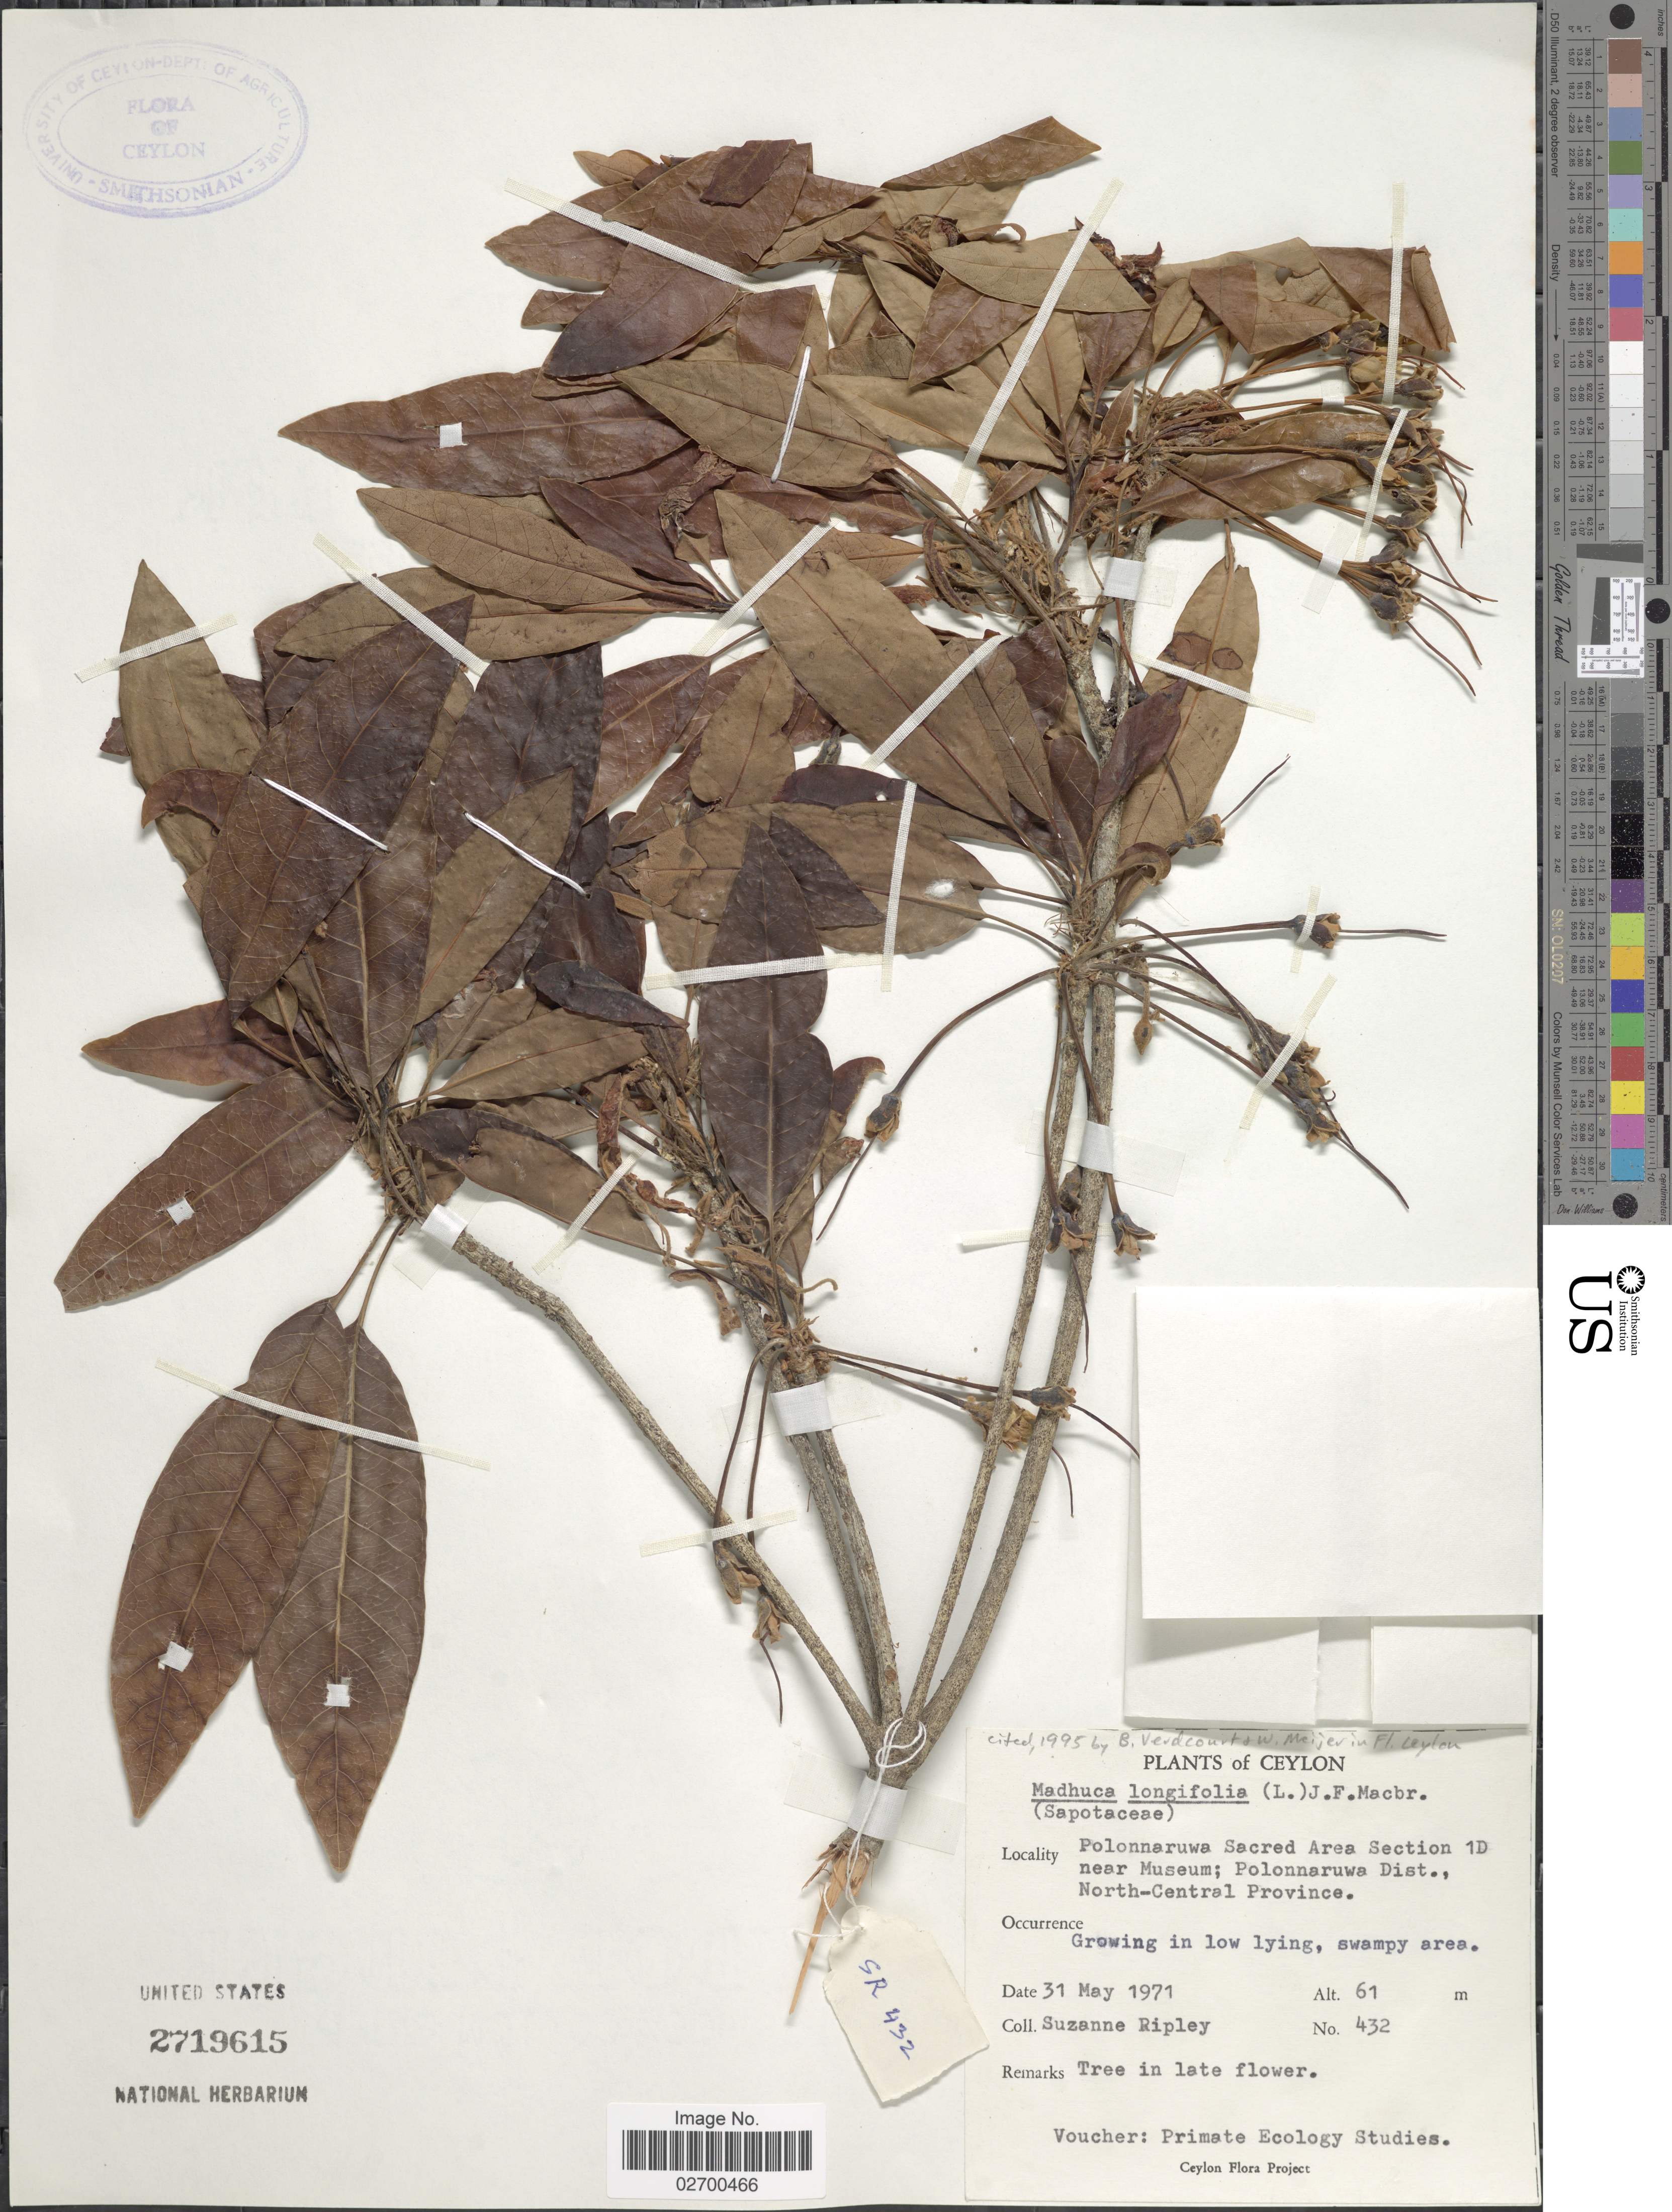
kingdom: Plantae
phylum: Tracheophyta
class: Magnoliopsida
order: Ericales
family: Sapotaceae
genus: Madhuca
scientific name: Madhuca longifolia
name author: (J. Koenig ex L.) J.F. Macbr.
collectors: S. Ripley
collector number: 432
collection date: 1971-05-31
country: Sri Lanka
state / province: North Central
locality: Ceylon. Polonnaruwa Sacred Area Section 1D near Museum; Polonnaruwa Dist.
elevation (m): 61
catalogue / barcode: US 2719615